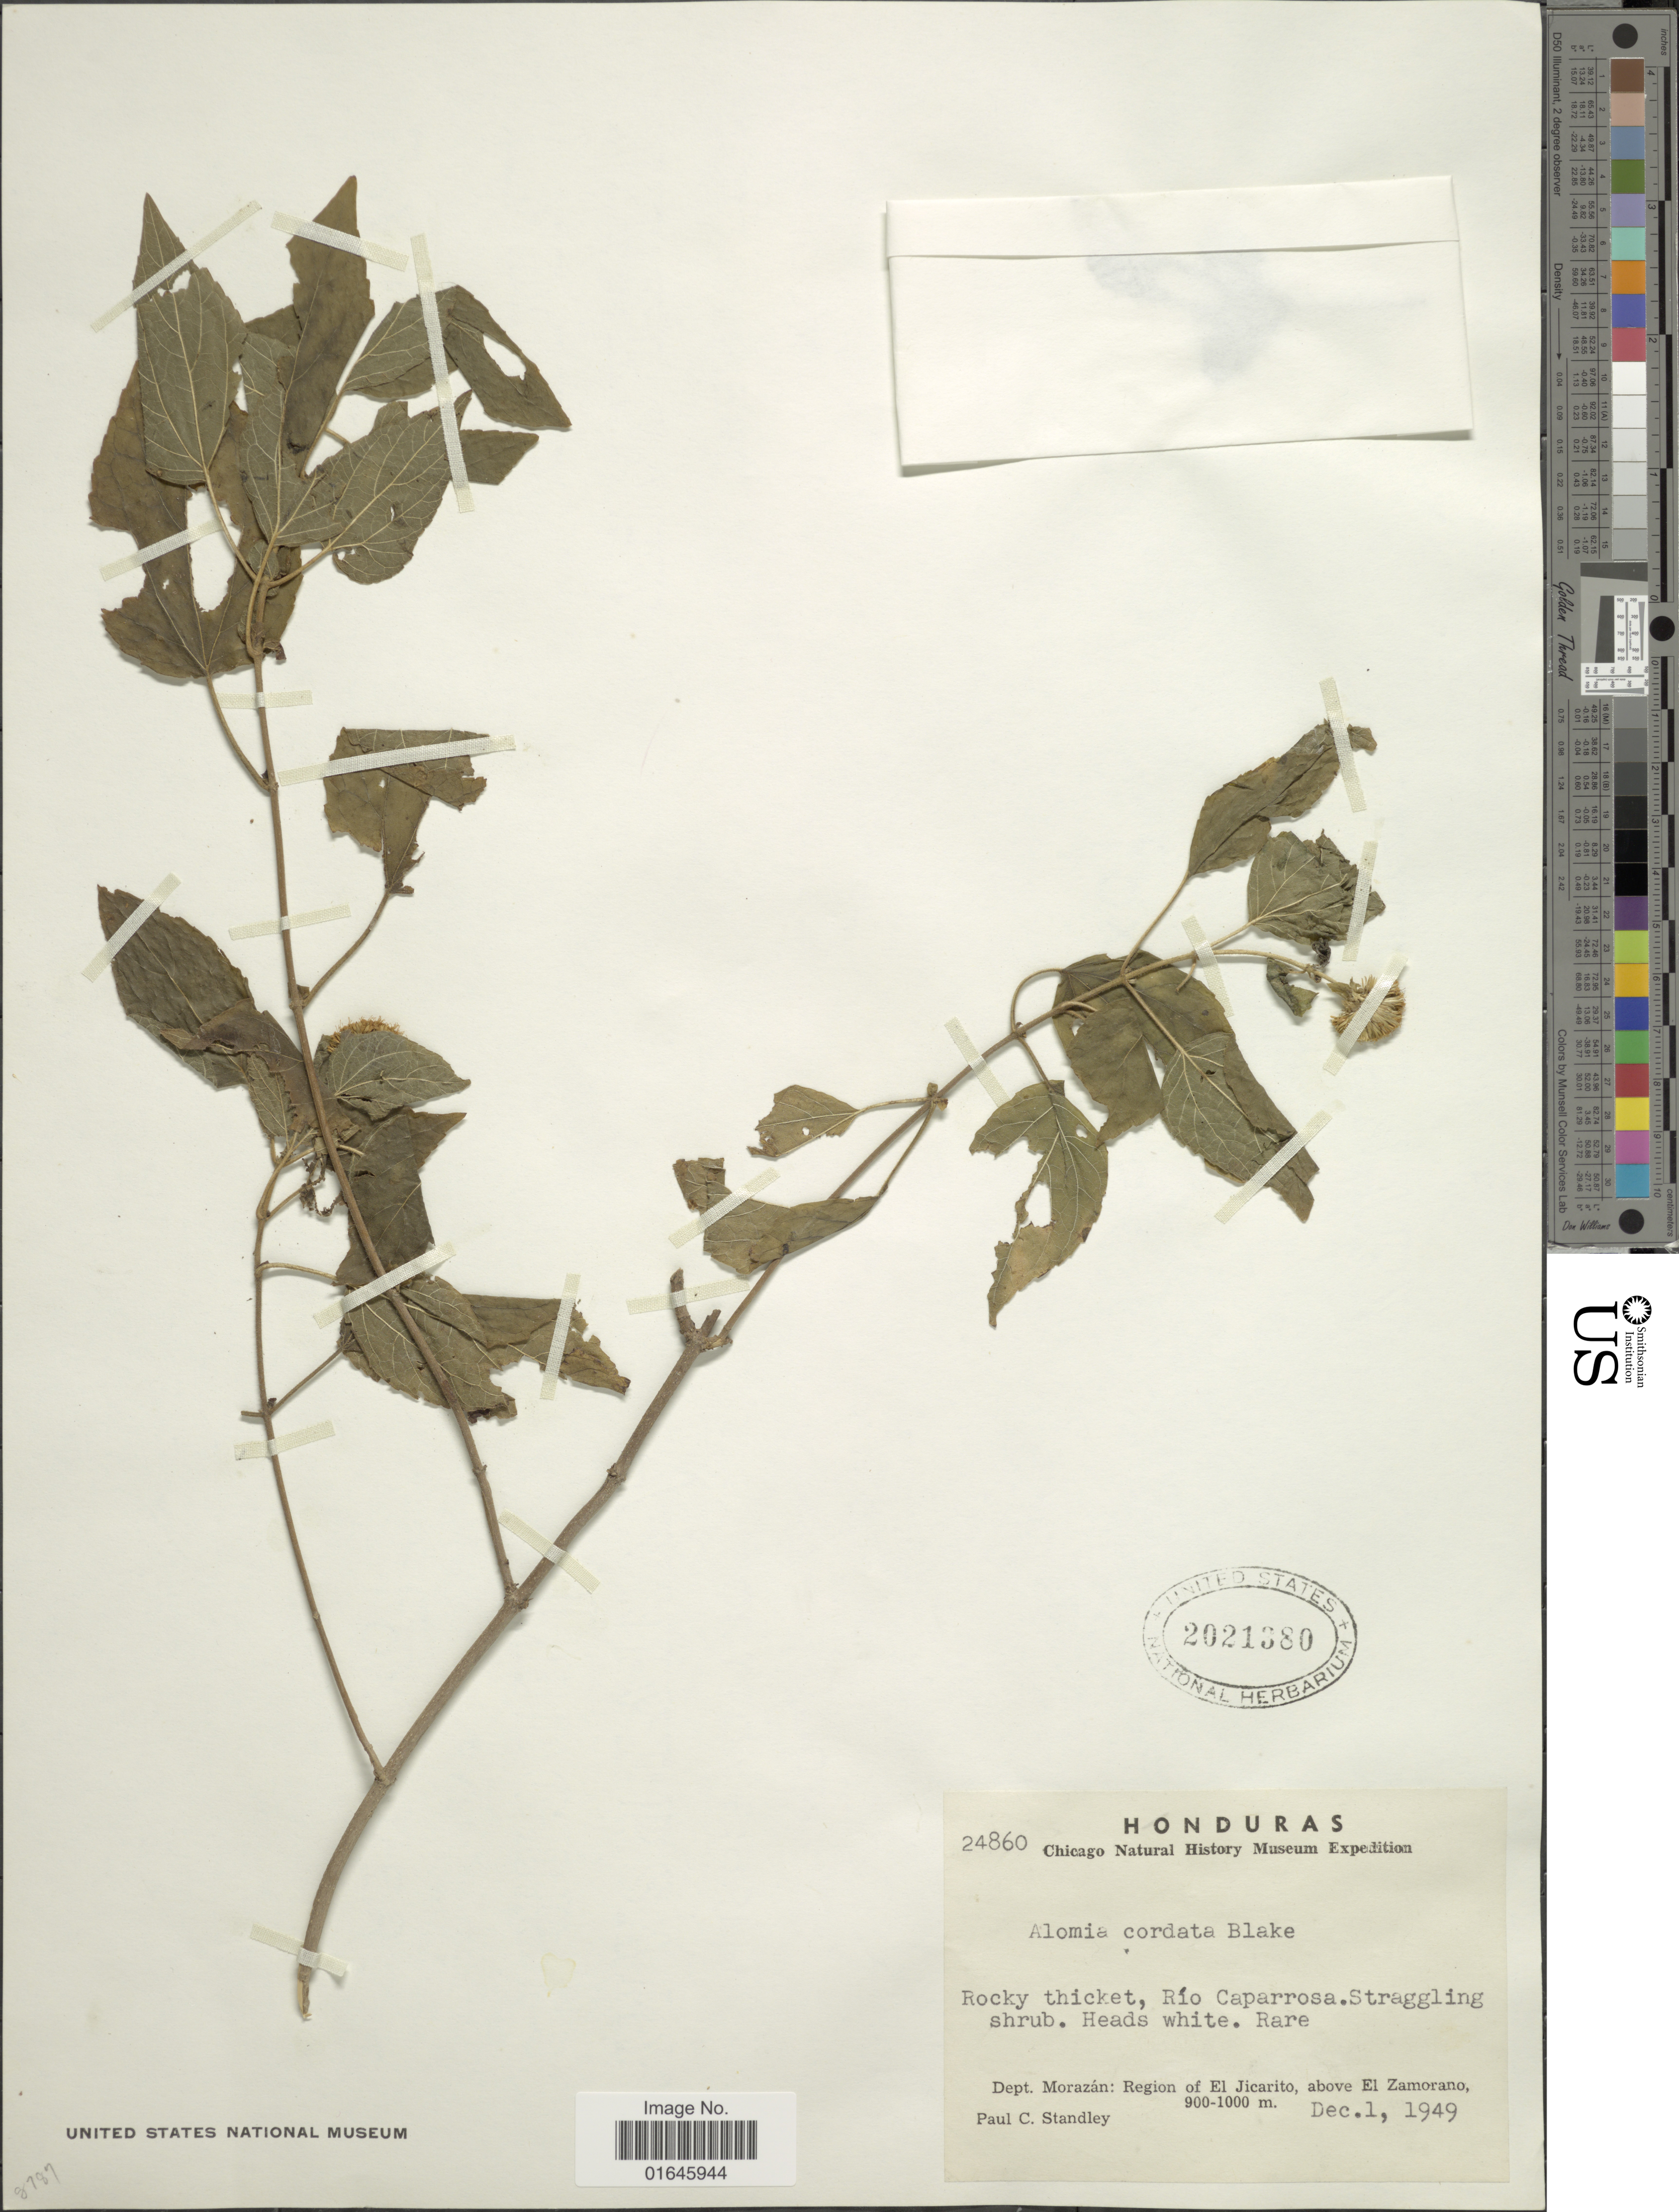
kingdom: Plantae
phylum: Tracheophyta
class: Magnoliopsida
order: Asterales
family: Asteraceae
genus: Blakeanthus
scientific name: Blakeanthus cordatus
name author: (Blake) R.M. King & H. Rob.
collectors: P. C. Standley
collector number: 24860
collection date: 1949-12-01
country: Honduras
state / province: Fco. Morazán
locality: Dept. Morazan: Region of El Jicarito, above El Zamorano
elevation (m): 900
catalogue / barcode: US 2021380